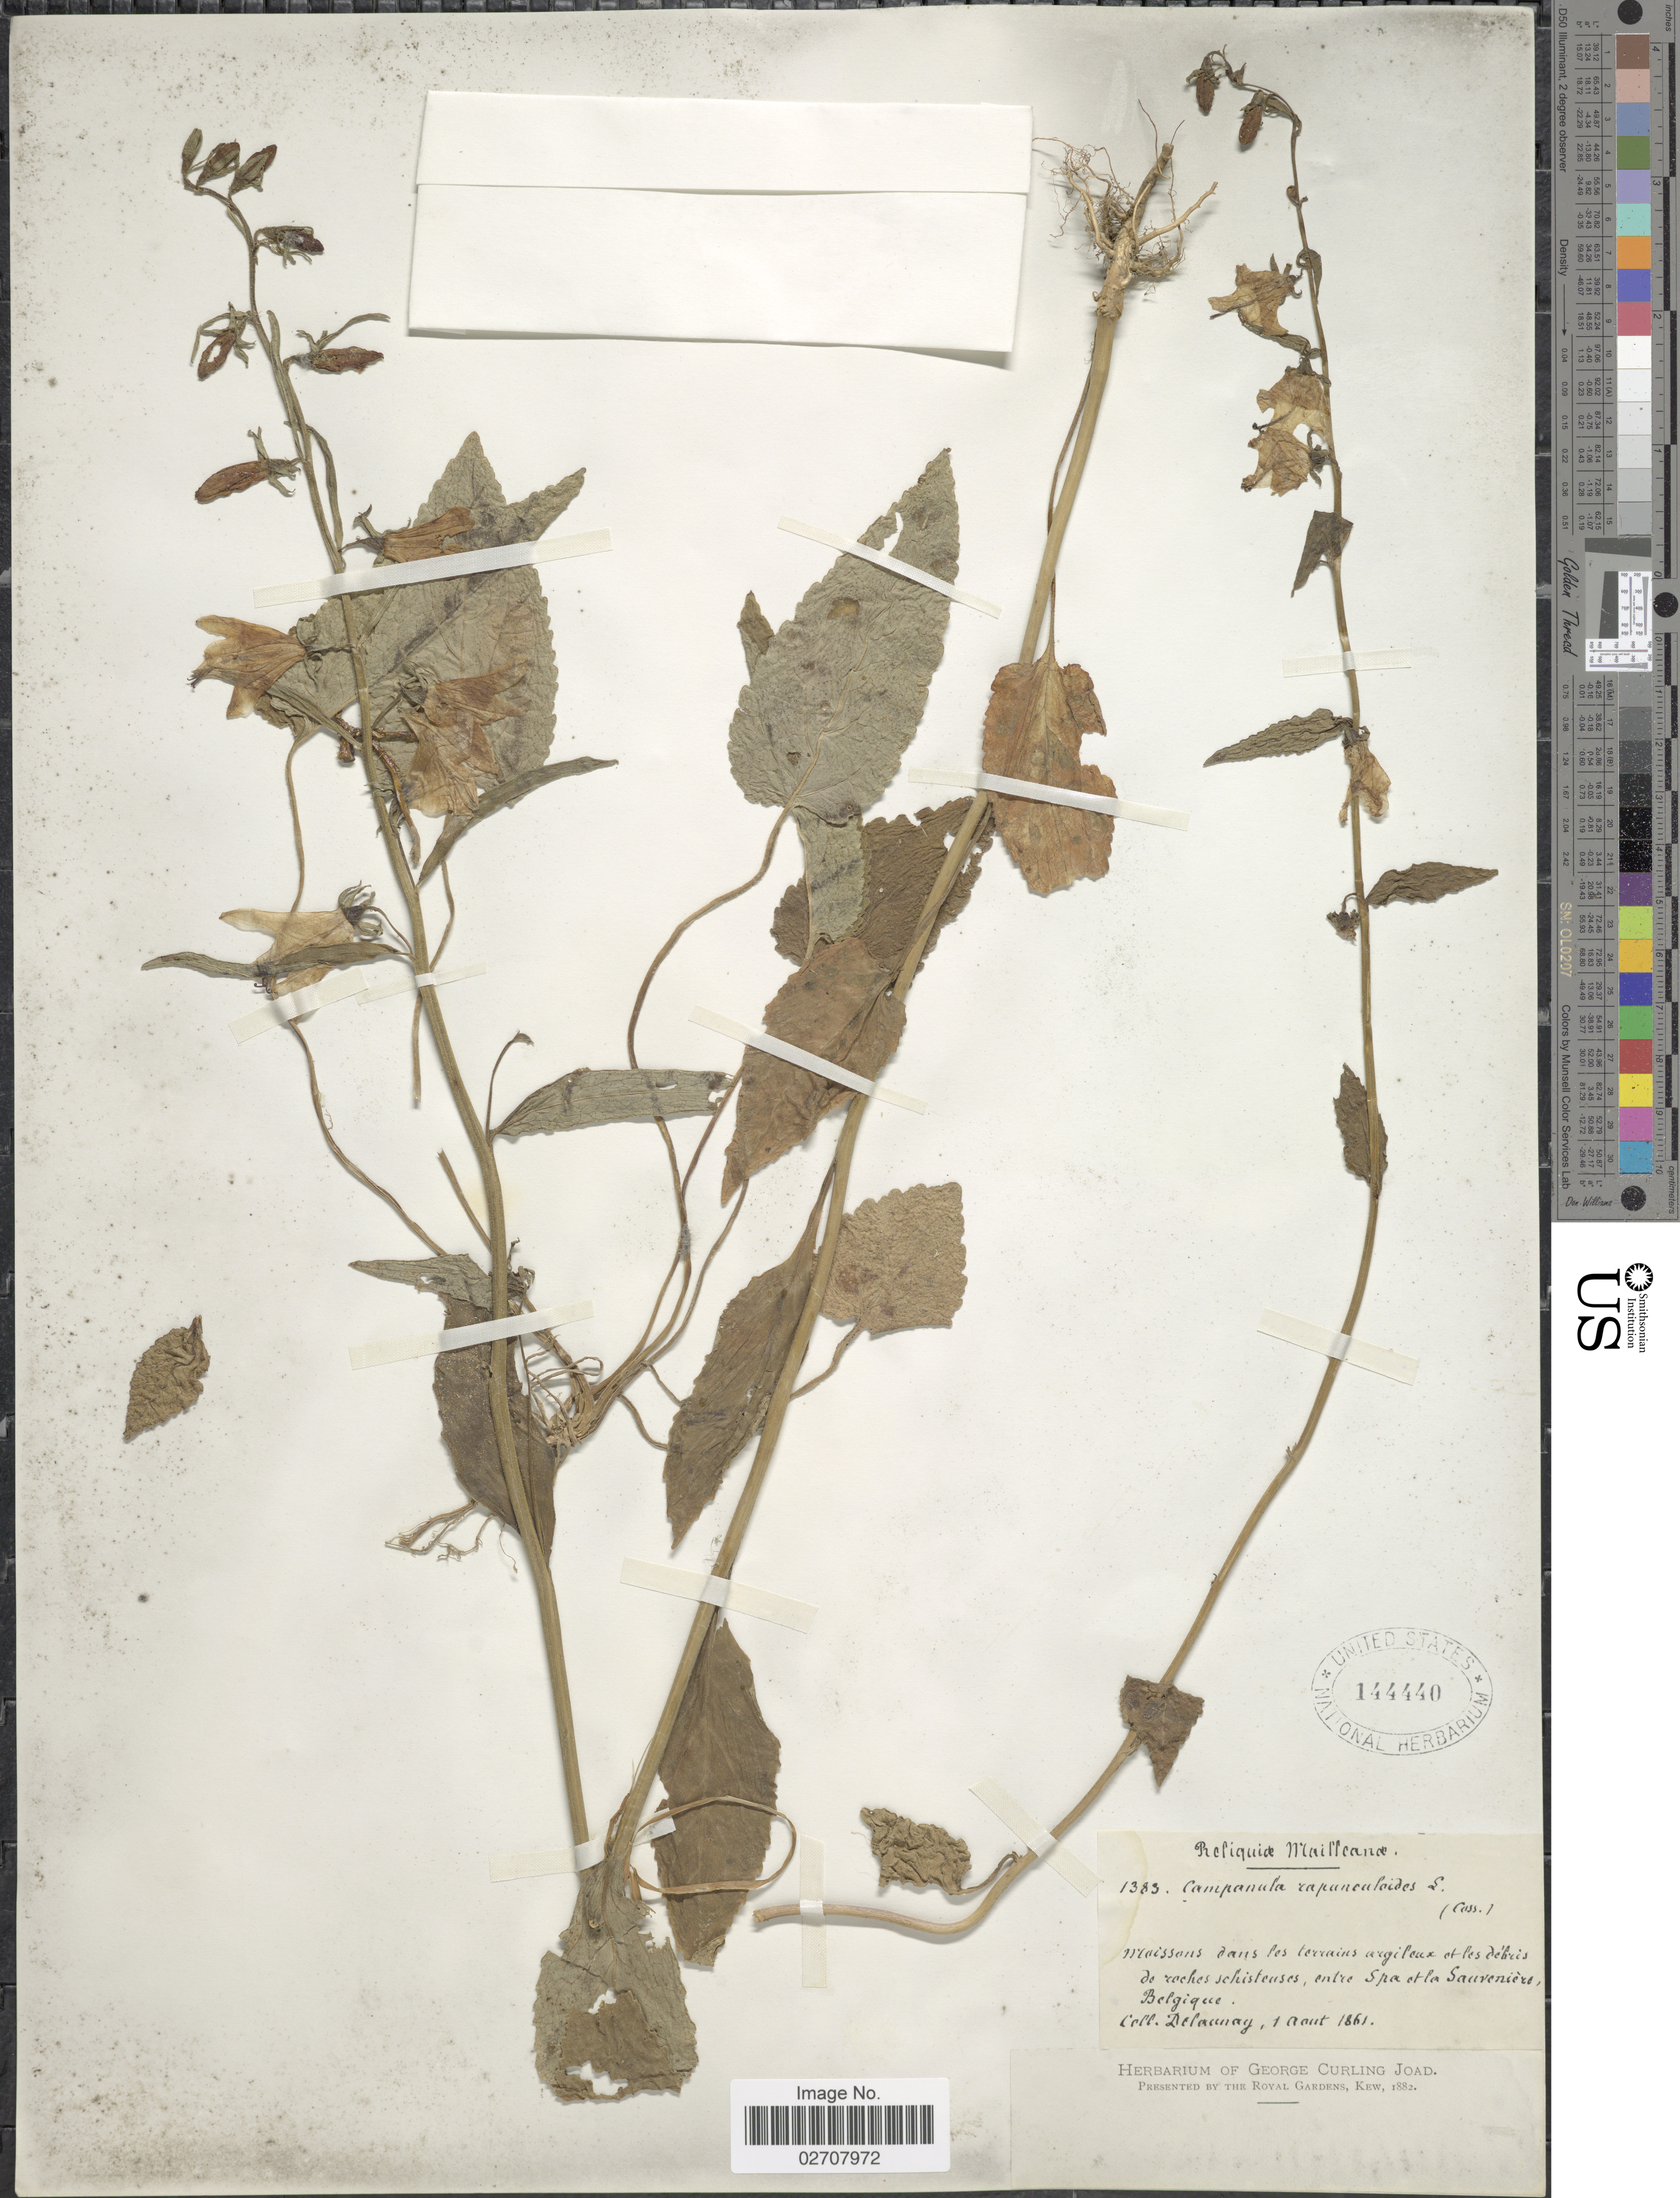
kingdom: Plantae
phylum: Tracheophyta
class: Magnoliopsida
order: Asterales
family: Campanulaceae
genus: Campanula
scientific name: Campanula rapunculoides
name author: L.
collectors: Delaunay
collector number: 1383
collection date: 1861-08-01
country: Belgium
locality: Mailleance, Maissons dans les terrains argileux et les dehics do roches schisteuses, entre spa et la Sauveniero, Belgique [interpreted]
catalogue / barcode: US 144440